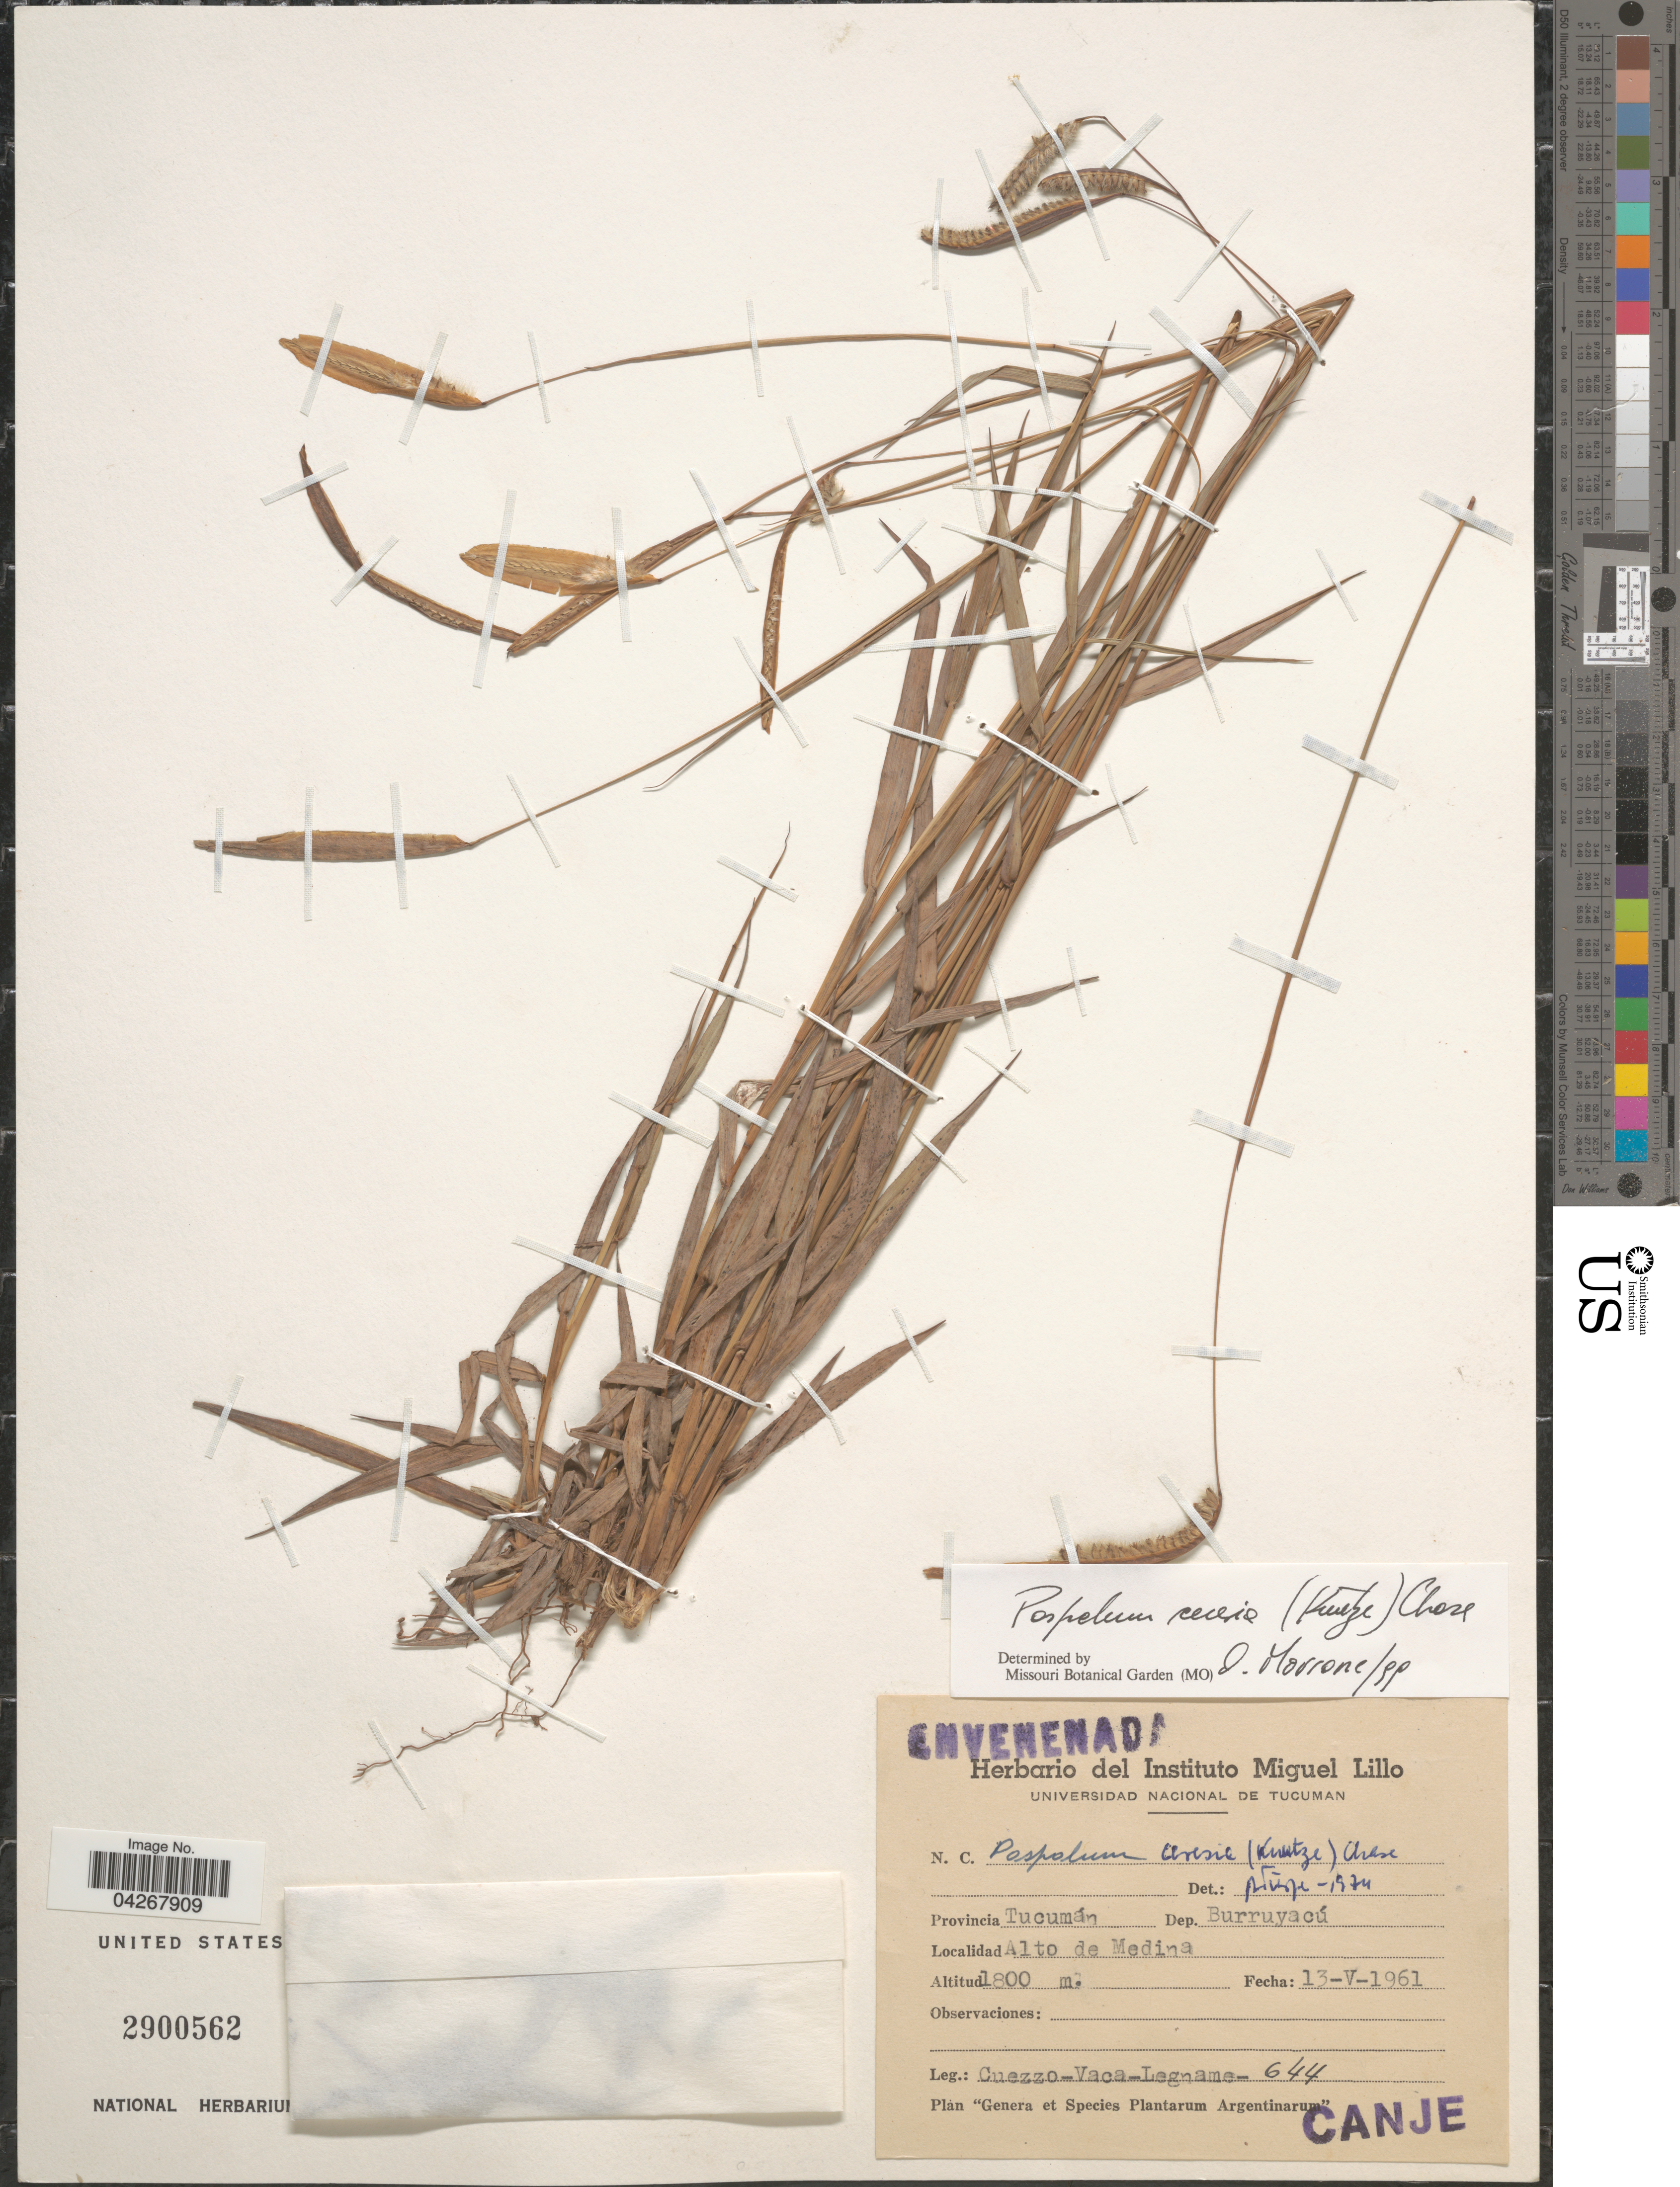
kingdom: Plantae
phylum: Tracheophyta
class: Liliopsida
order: Poales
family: Poaceae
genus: Paspalum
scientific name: Paspalum ceresia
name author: (Kuntze) Chase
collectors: Cuezzo, Vaca & -. Legname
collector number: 644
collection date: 1961-05-13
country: Argentina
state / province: Tucuman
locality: Dep. Burruyacú. Alto de Medina.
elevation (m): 800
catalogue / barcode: US 2900562